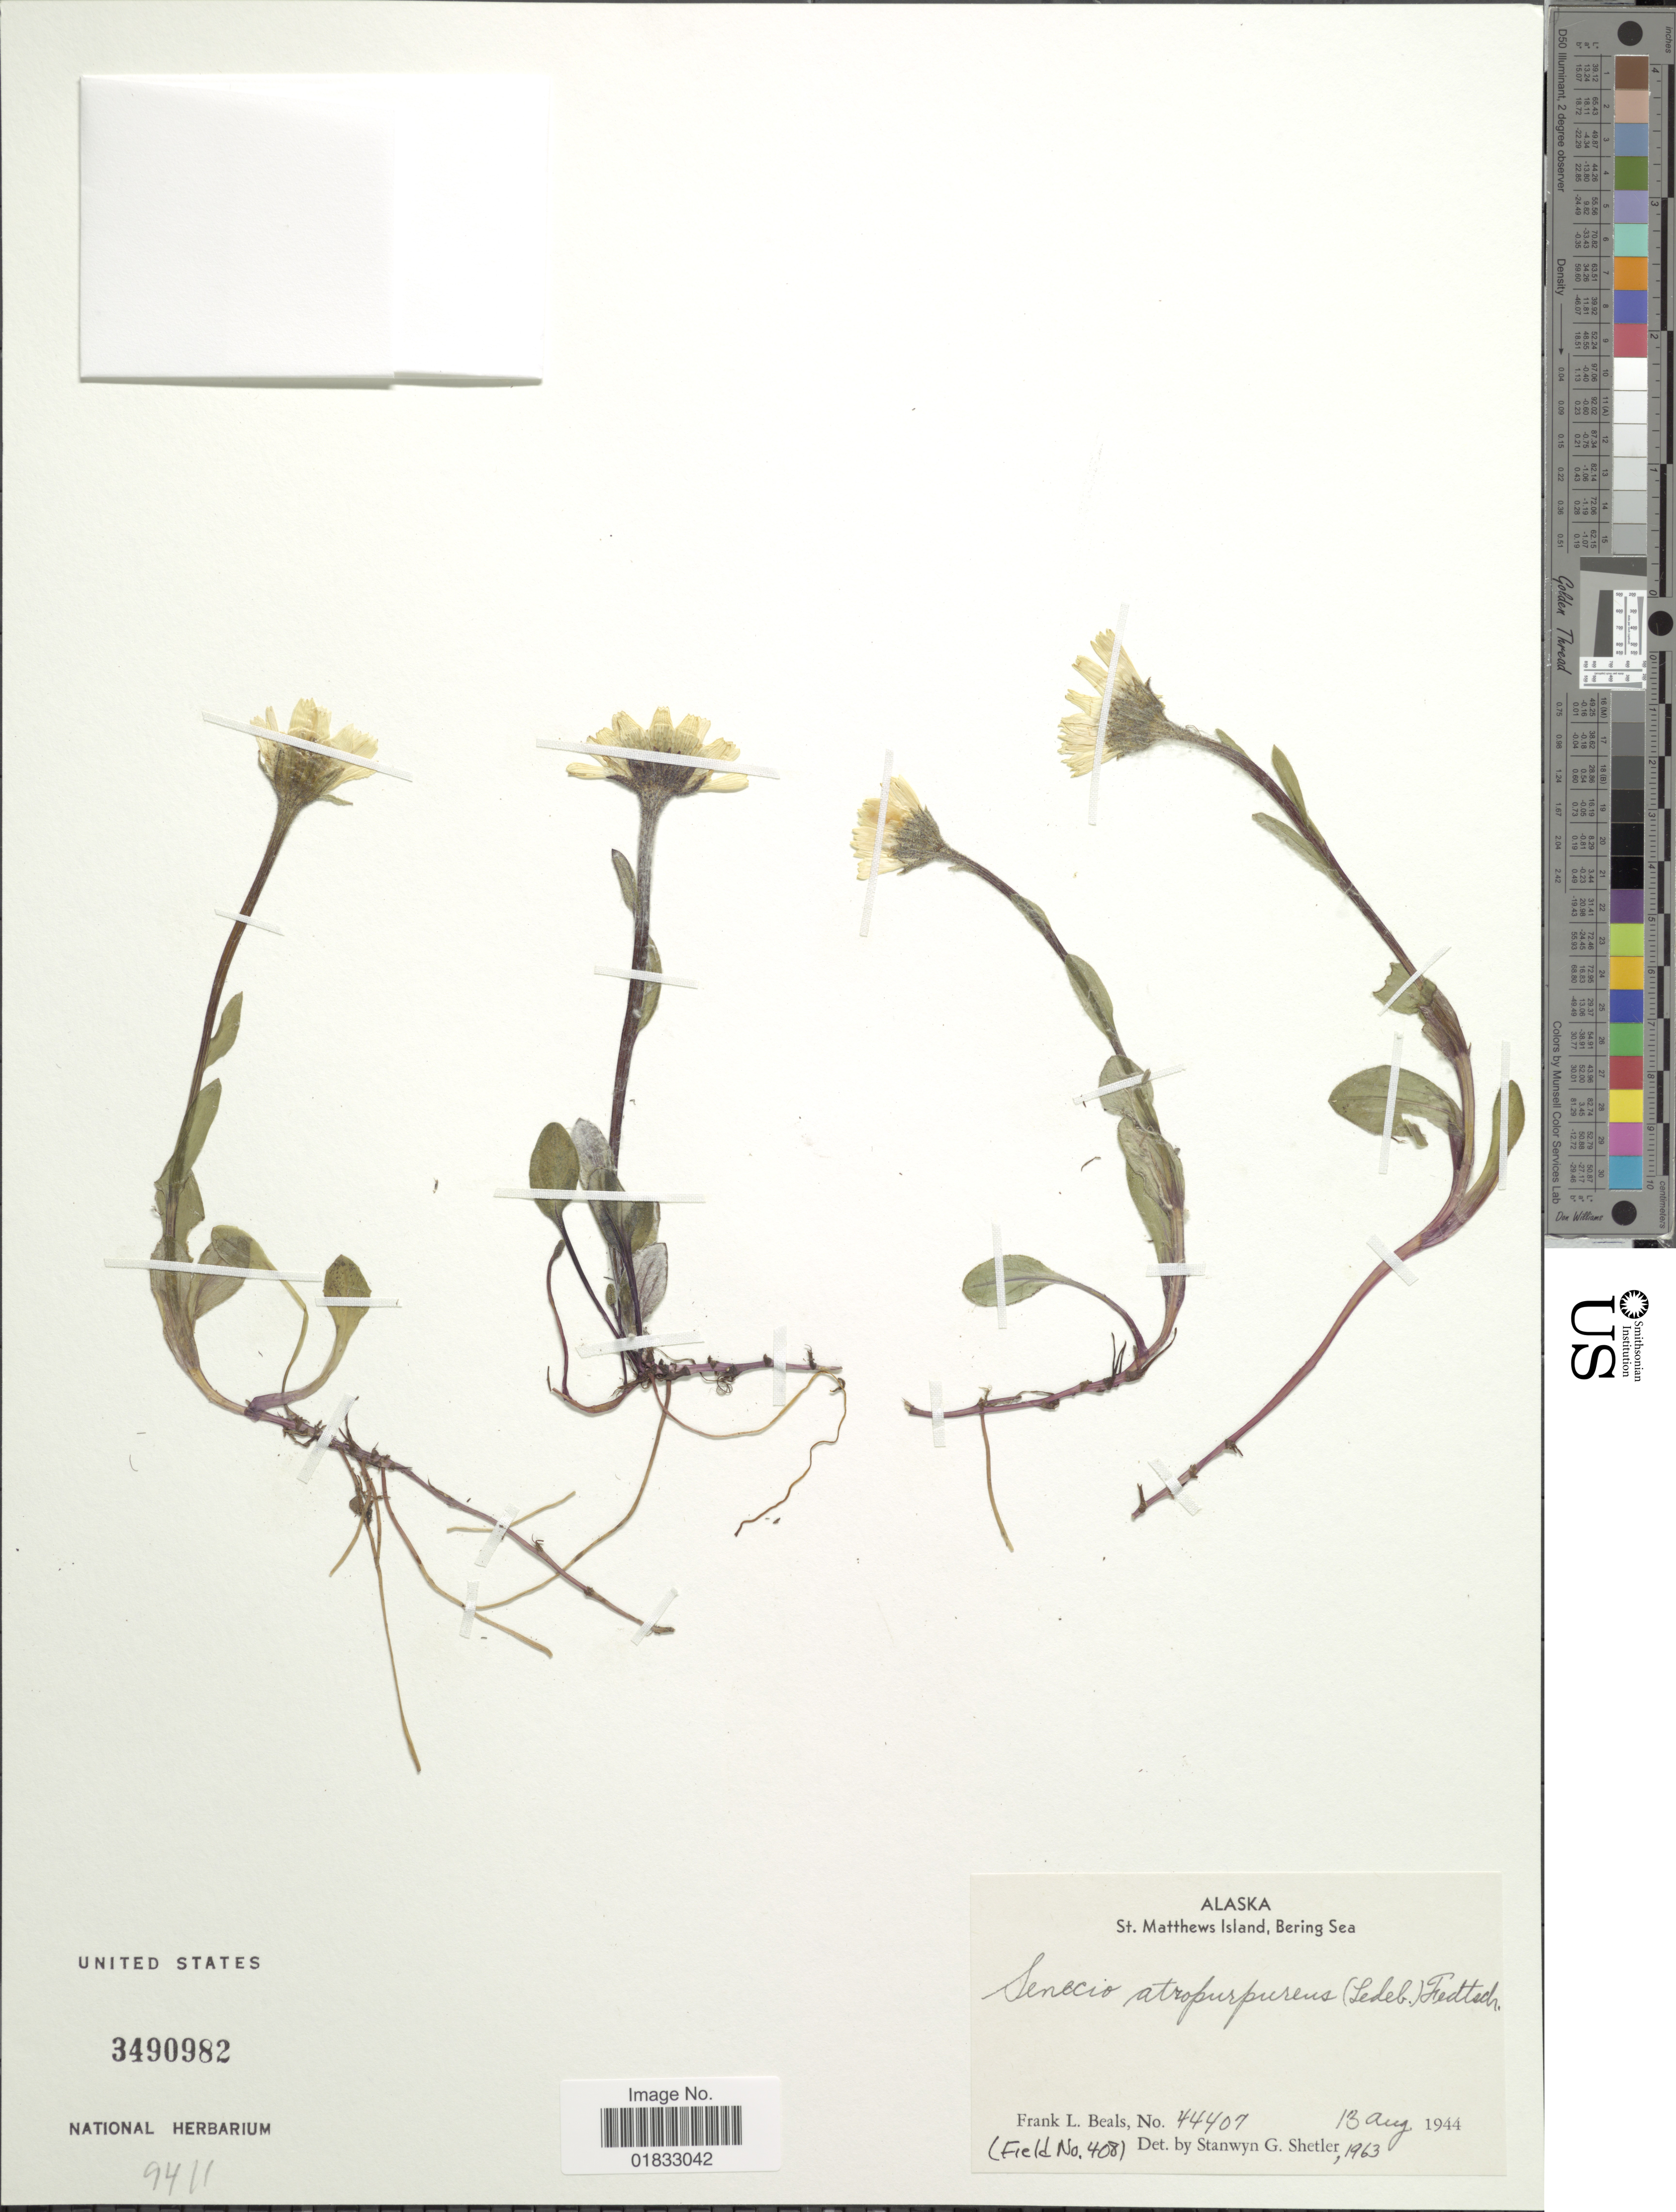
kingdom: Plantae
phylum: Tracheophyta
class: Magnoliopsida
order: Asterales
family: Asteraceae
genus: Tephroseris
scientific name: Tephroseris integrifolia subsp. atropurpurea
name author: (Ledeb.) B. Nord.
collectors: F. Beals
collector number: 44407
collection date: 1944-08-13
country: United States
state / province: Alaska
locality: St. Matthews Island, Bering Sea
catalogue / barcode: US 3490982